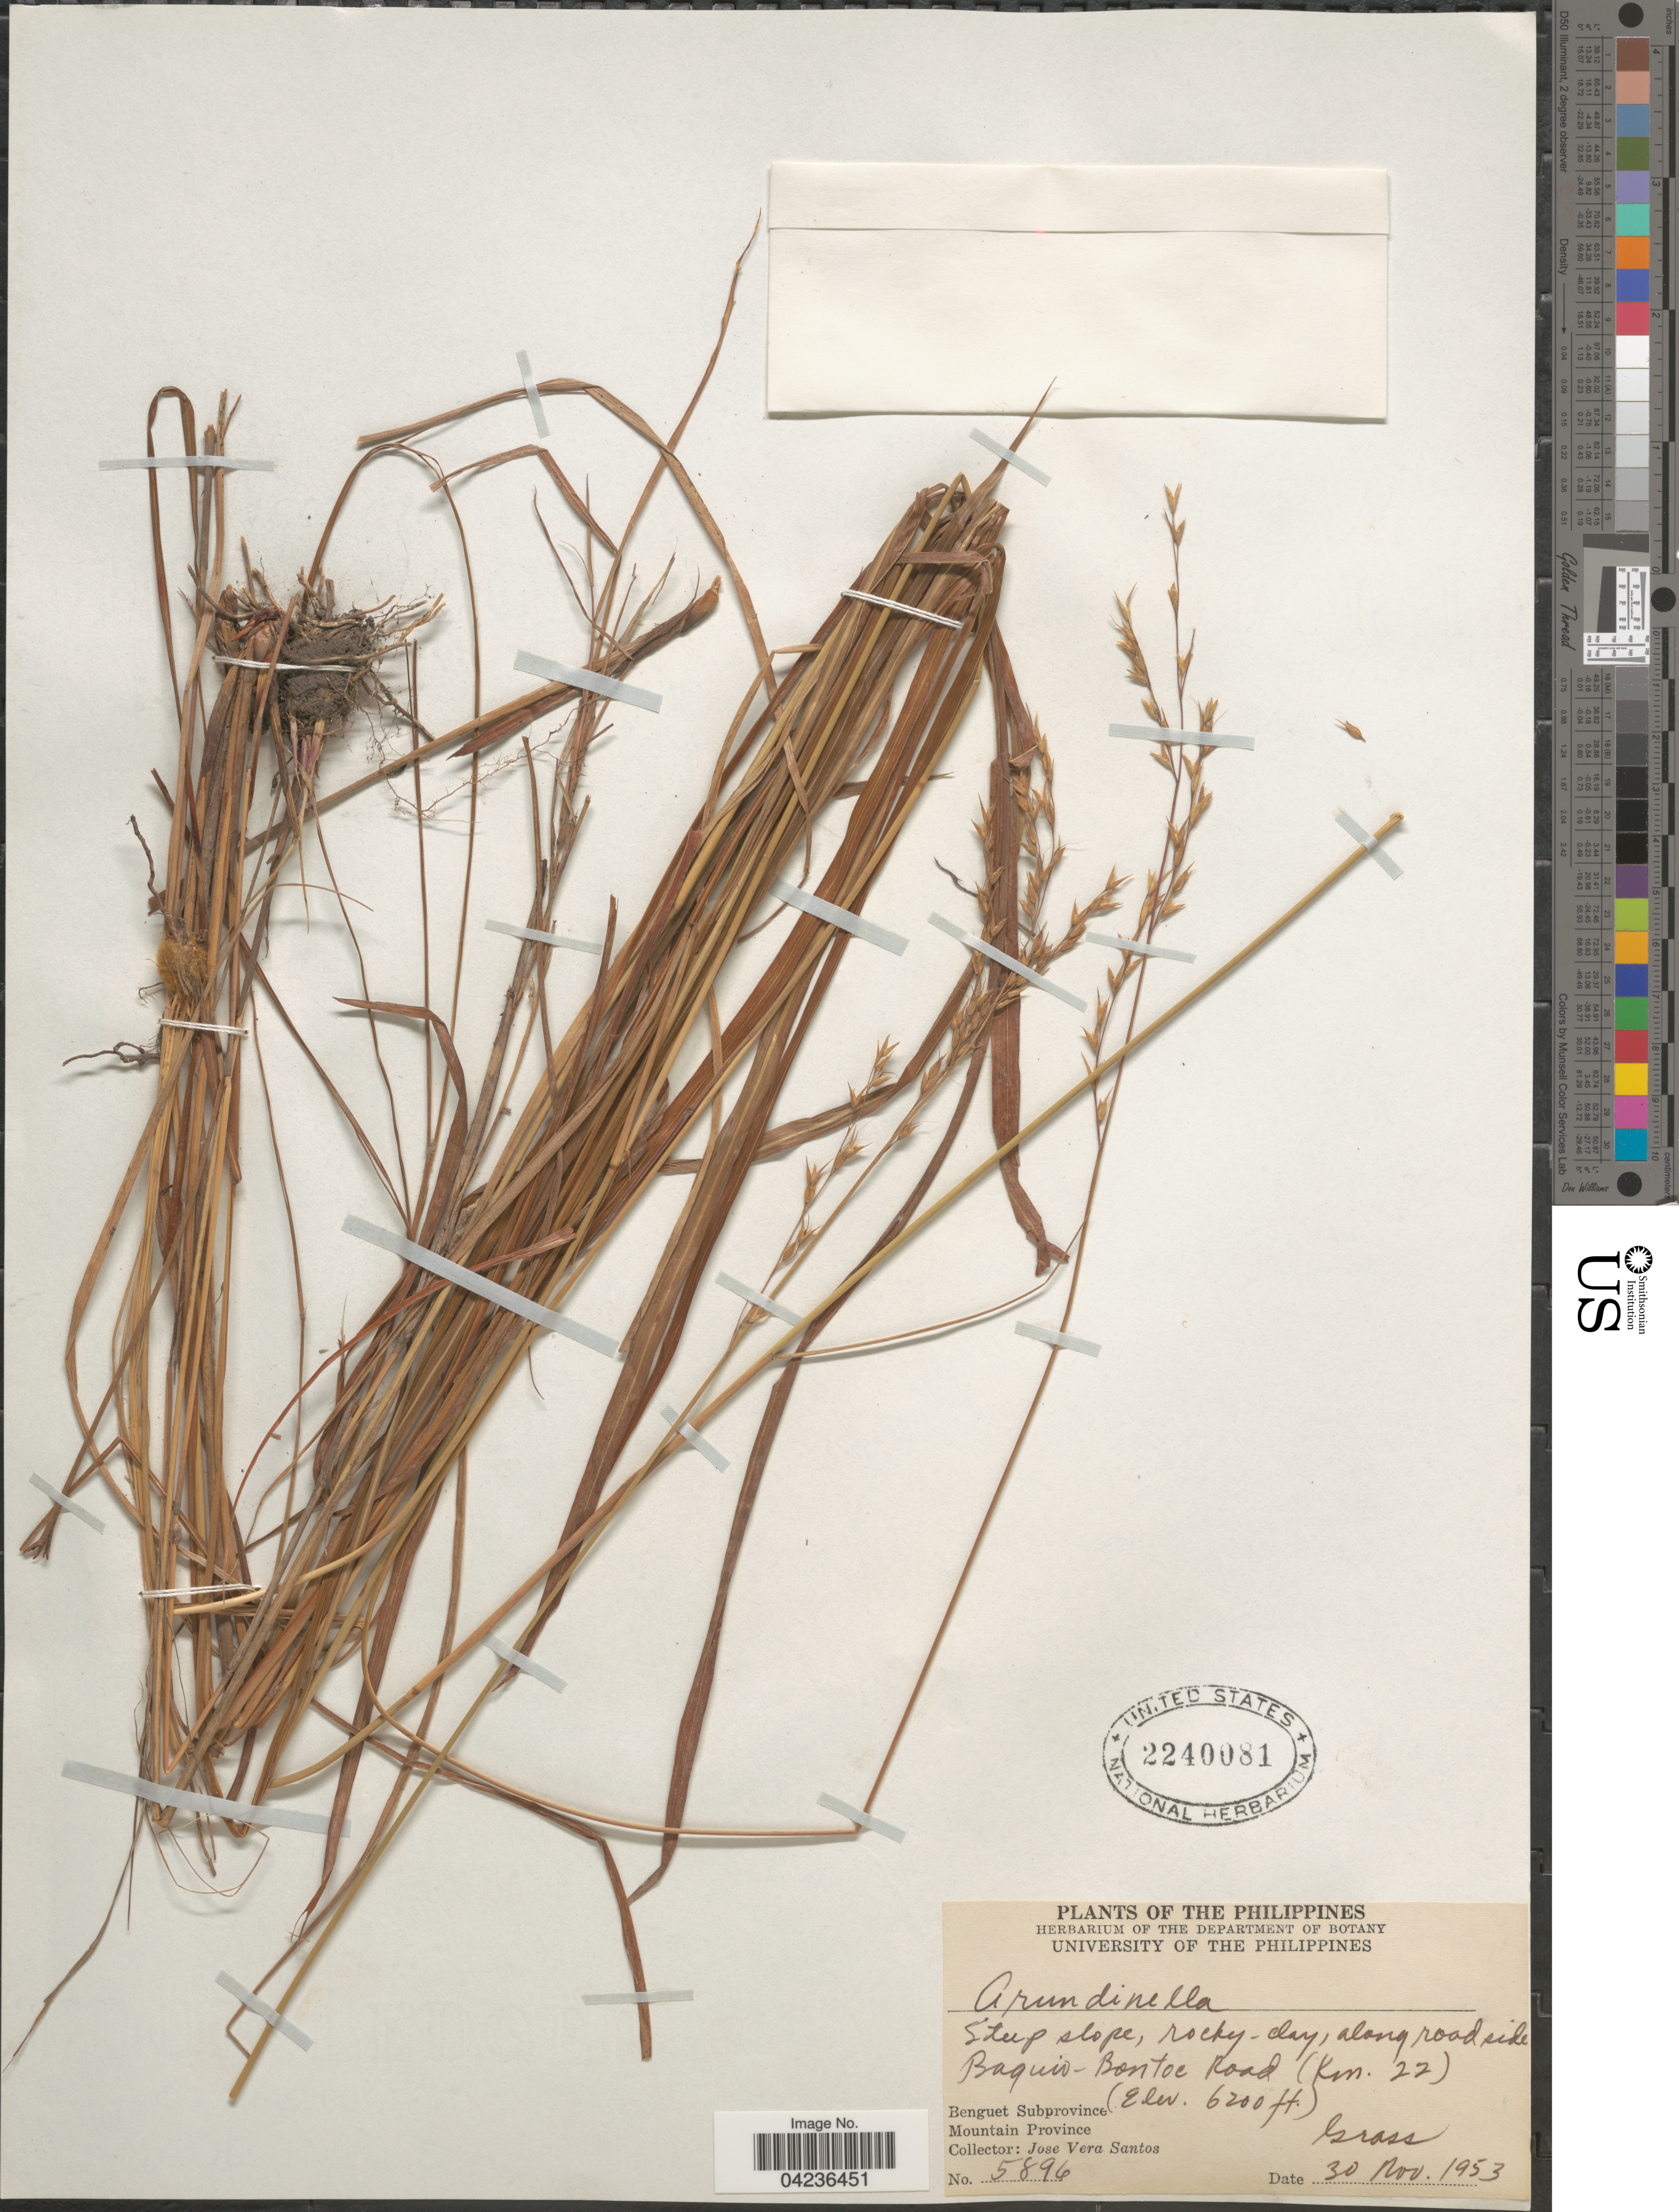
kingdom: Plantae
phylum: Tracheophyta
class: Liliopsida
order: Poales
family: Poaceae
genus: Arundinella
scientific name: Arundinella sp.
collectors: J. Santos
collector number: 5896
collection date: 1953-11-30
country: Philippines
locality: Baguio-Bontoc Road (Km. 22). Benguet Subprovince. Mountain Province.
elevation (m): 1890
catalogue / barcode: US 2240081